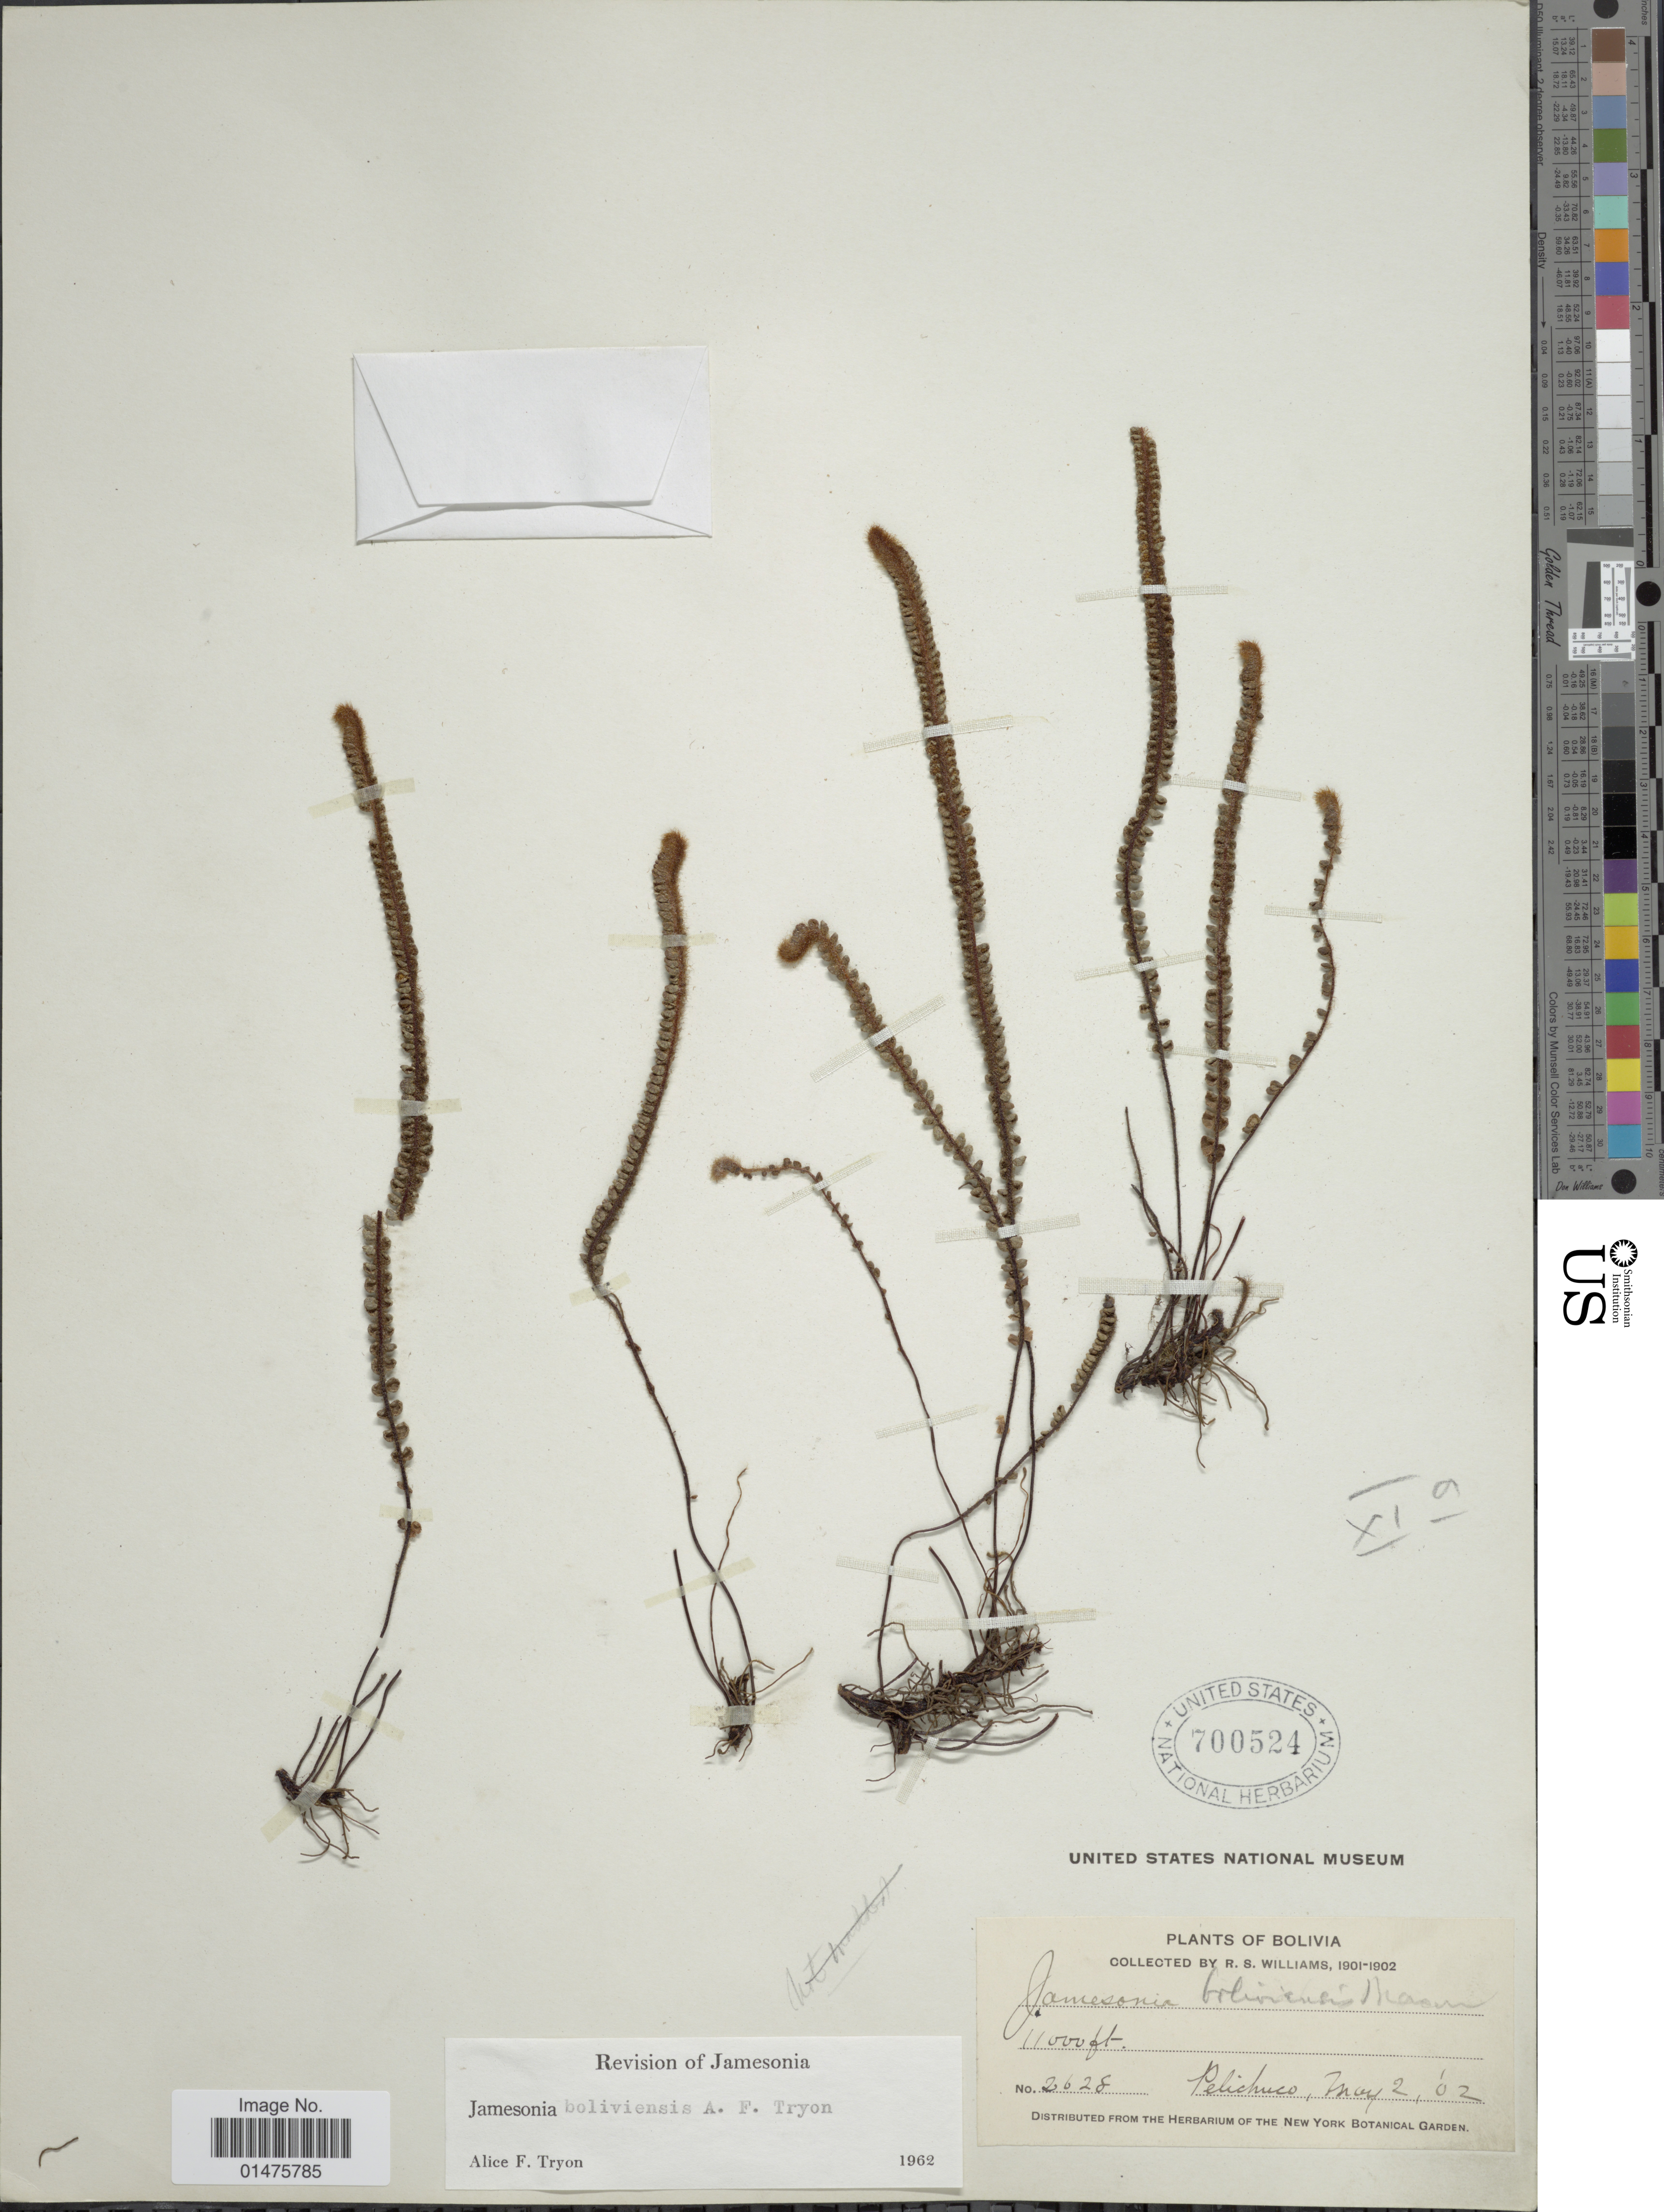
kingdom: Plantae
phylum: Tracheophyta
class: Polypodiopsida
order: Polypodiales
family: Pteridaceae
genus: Jamesonia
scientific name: Jamesonia boliviensis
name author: A.F. Tryon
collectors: R. S. Williams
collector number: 2628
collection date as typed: May 2, '02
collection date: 1902-05-02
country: Bolivia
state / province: La Paz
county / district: Franz Tamayo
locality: Pelechuco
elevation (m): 3353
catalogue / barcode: US 700524